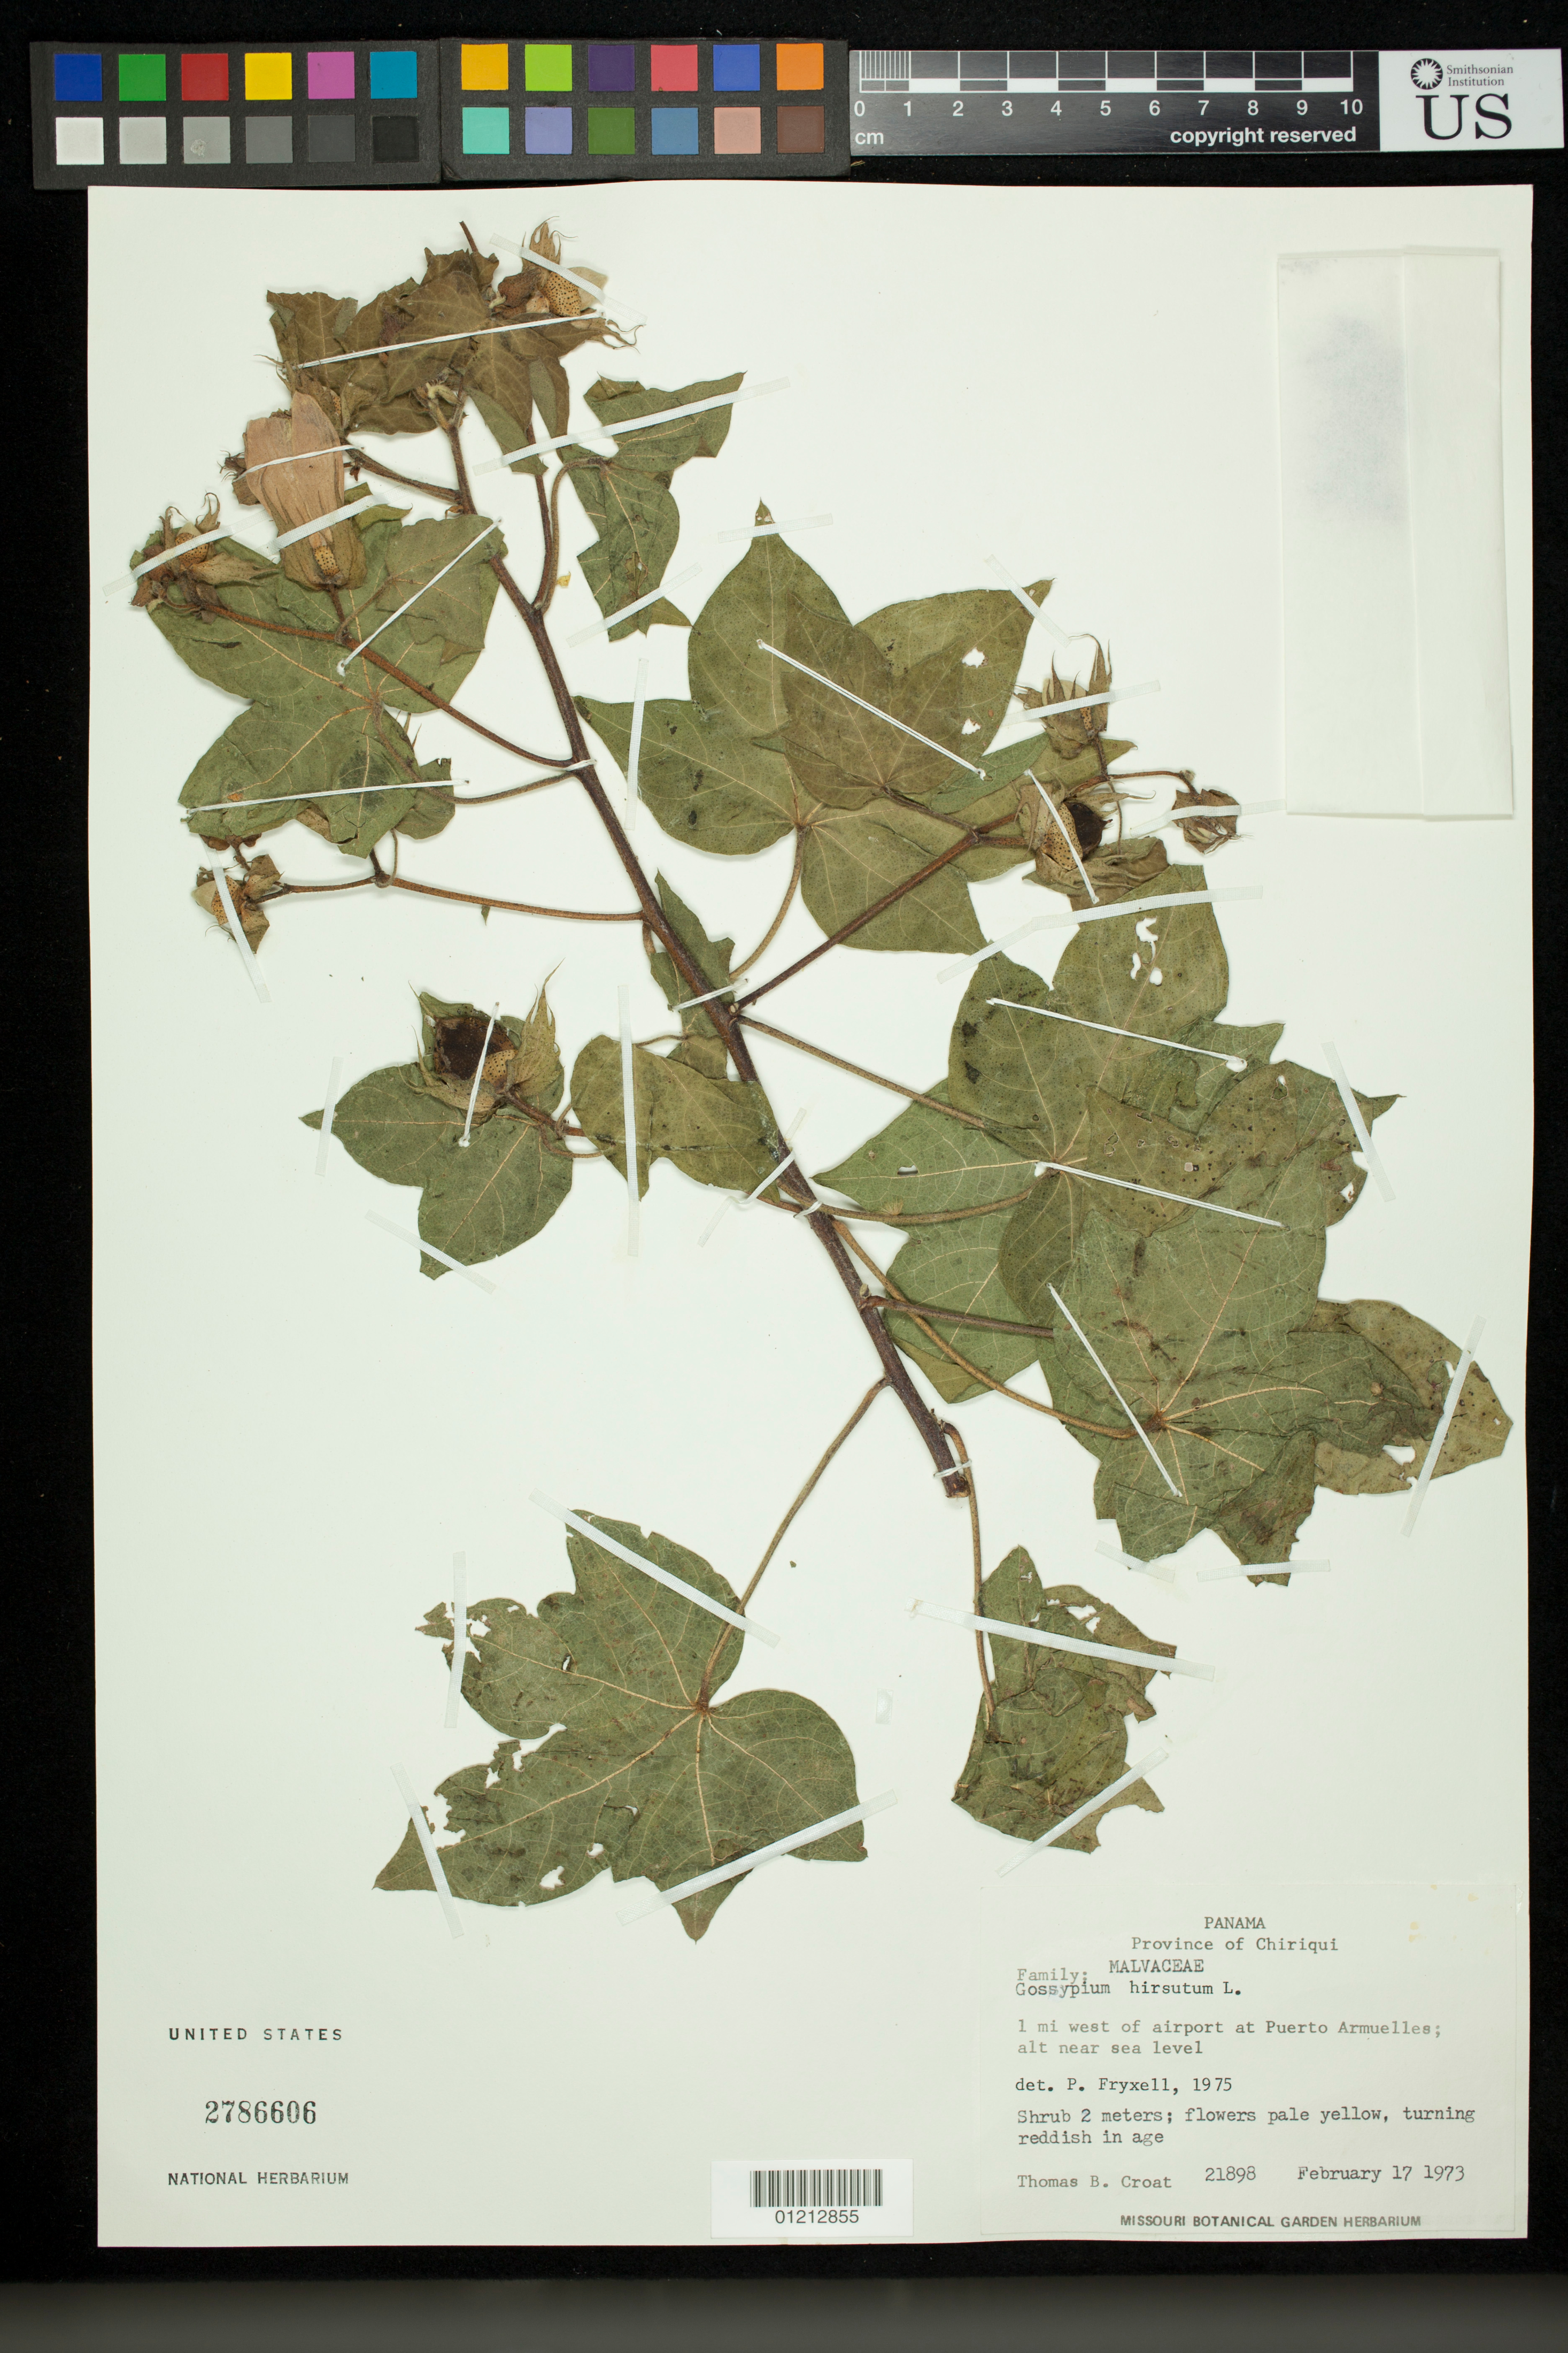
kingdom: Plantae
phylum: Tracheophyta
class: Magnoliopsida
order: Malvales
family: Malvaceae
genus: Gossypium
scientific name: Gossypium hirsutum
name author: L.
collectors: T. B. Croat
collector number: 21898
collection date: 1973-02-17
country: Panama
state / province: Chiriqui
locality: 1 mi W of airport at Puerto Armuelles; alt near sea level.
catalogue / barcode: US 2786606